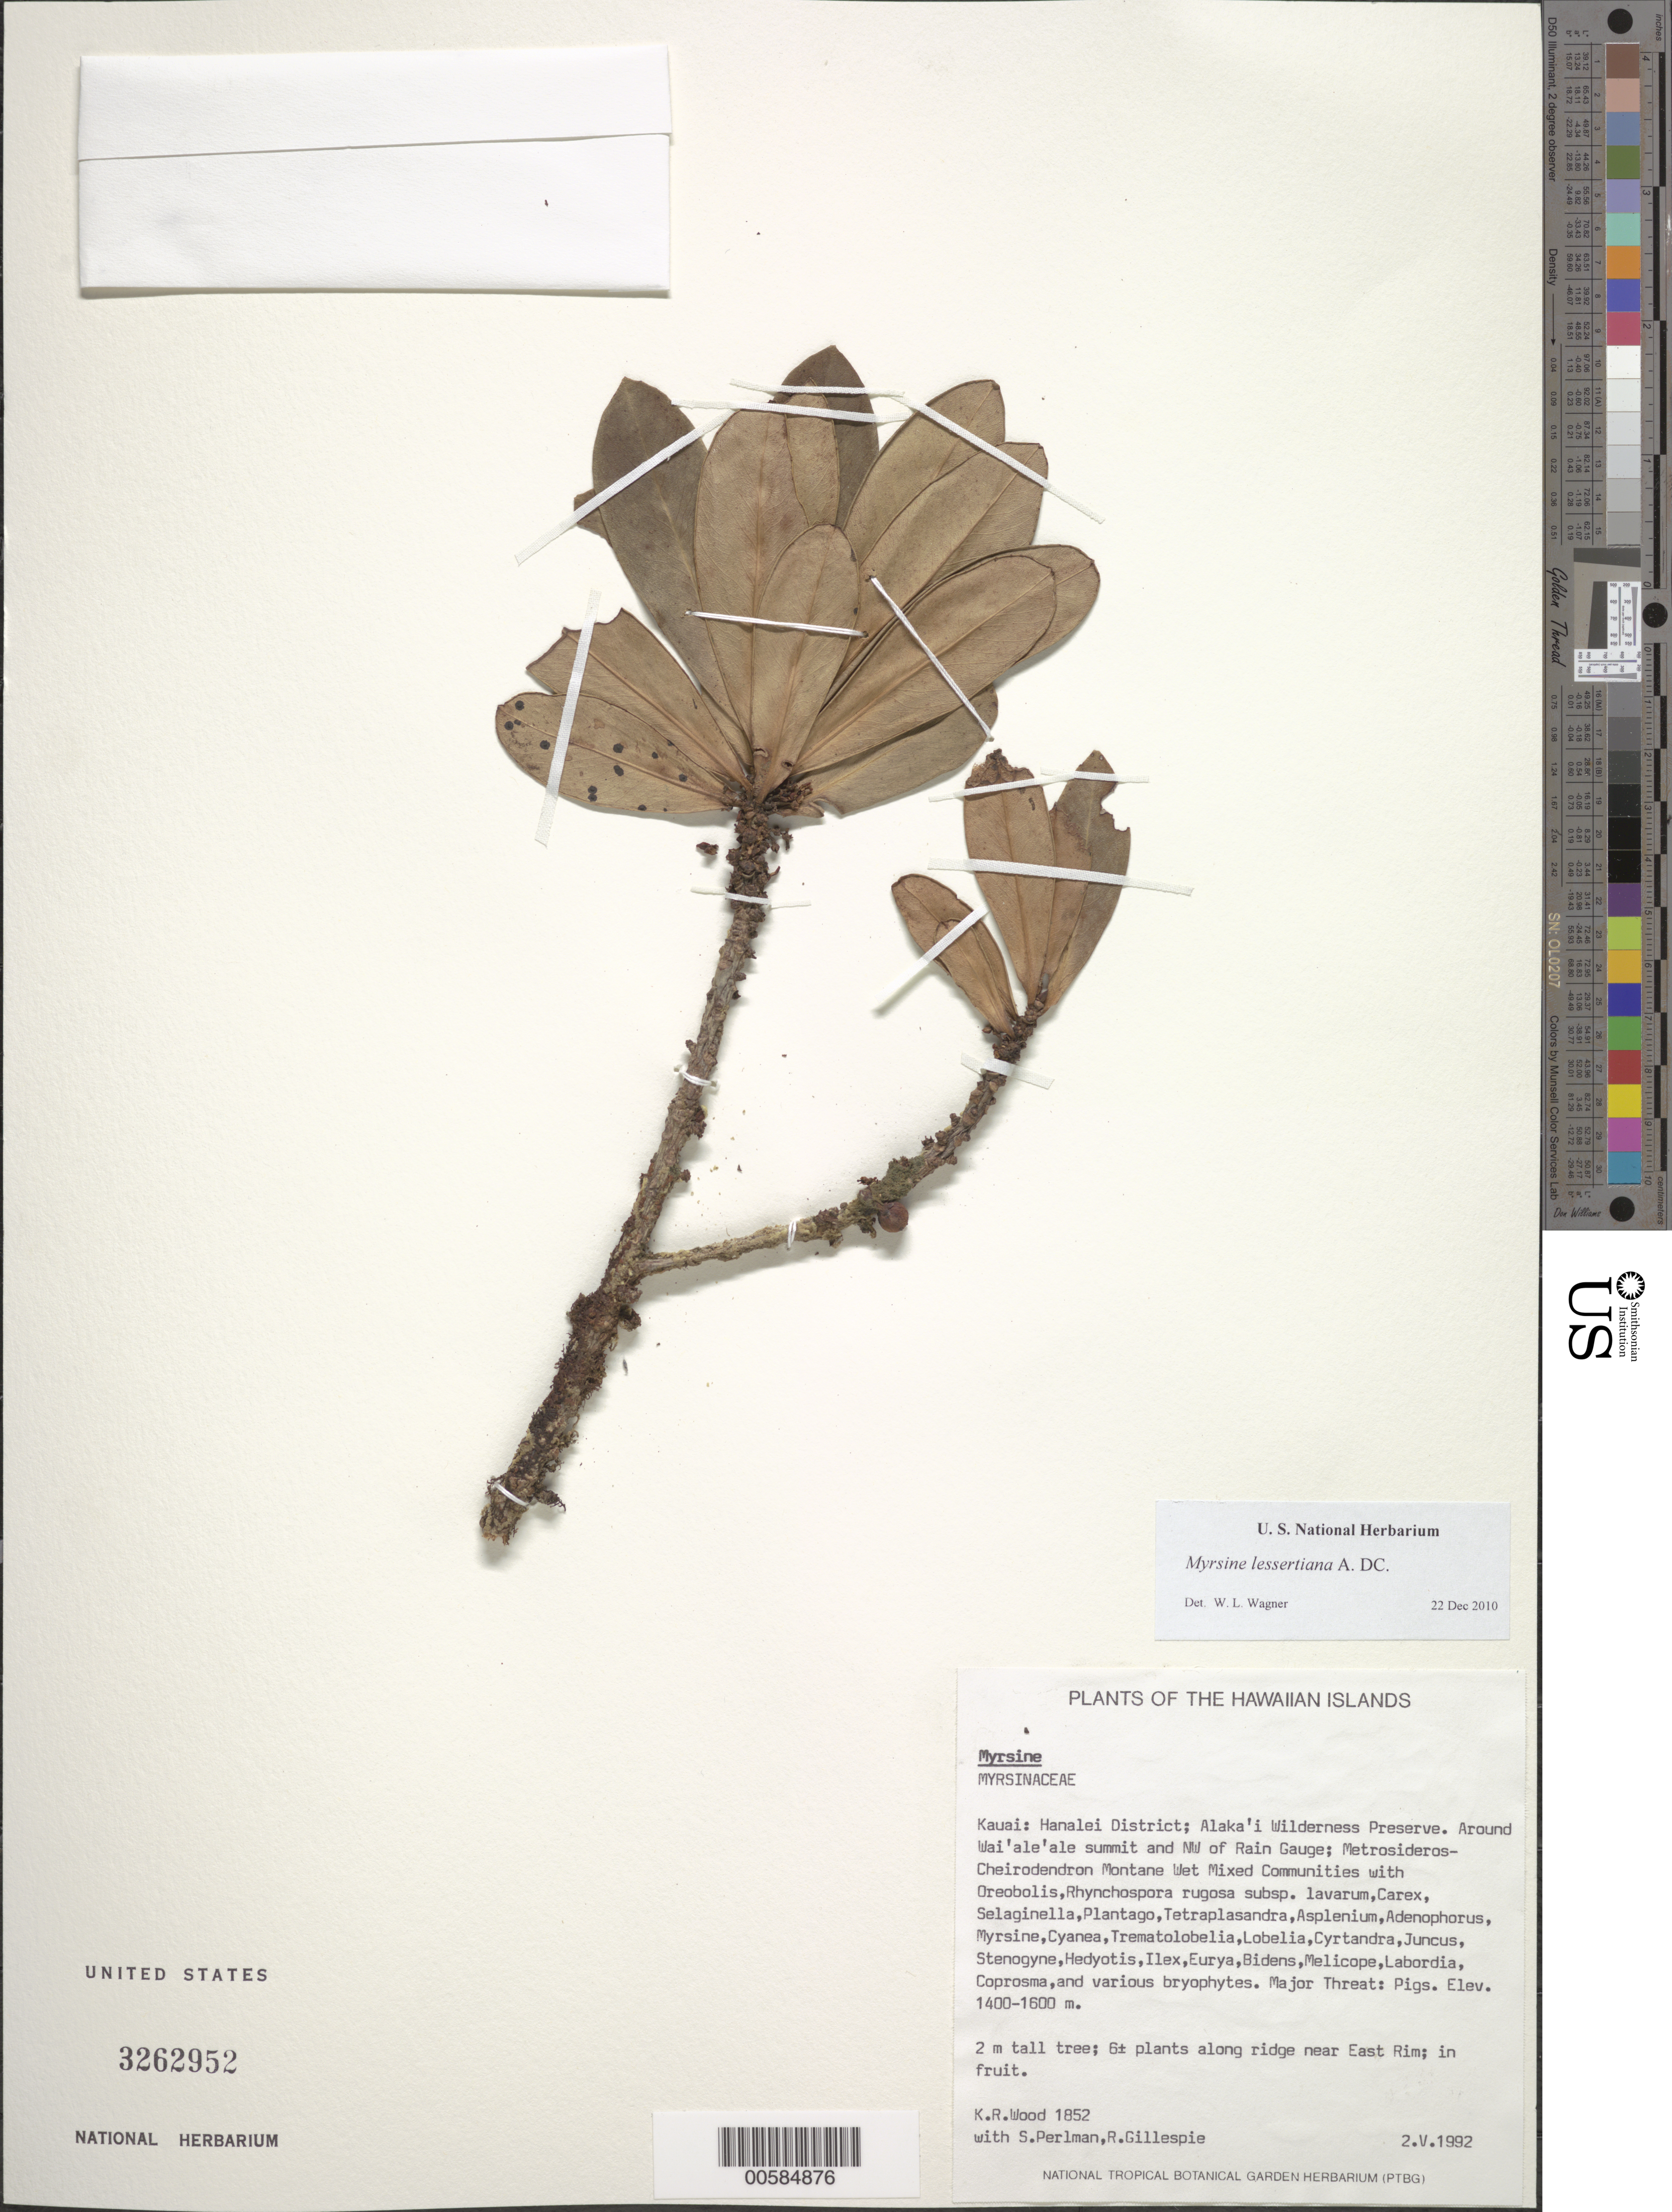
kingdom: Plantae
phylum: Tracheophyta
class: Magnoliopsida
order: Ericales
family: Primulaceae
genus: Myrsine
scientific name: Myrsine lessertiana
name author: A. DC.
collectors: K. R. Wood, S. P. Perlman & R. Gillespie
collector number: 1852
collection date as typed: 2 May 1992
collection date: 1992-05-02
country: United States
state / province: Hawaii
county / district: Kauai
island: Kaua'i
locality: Hanalei Dist; Alaka'i Wilderness Preserve. Around Wai'ale'ale summit and NW of Rain Gauge.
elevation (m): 1400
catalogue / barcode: US 3262952